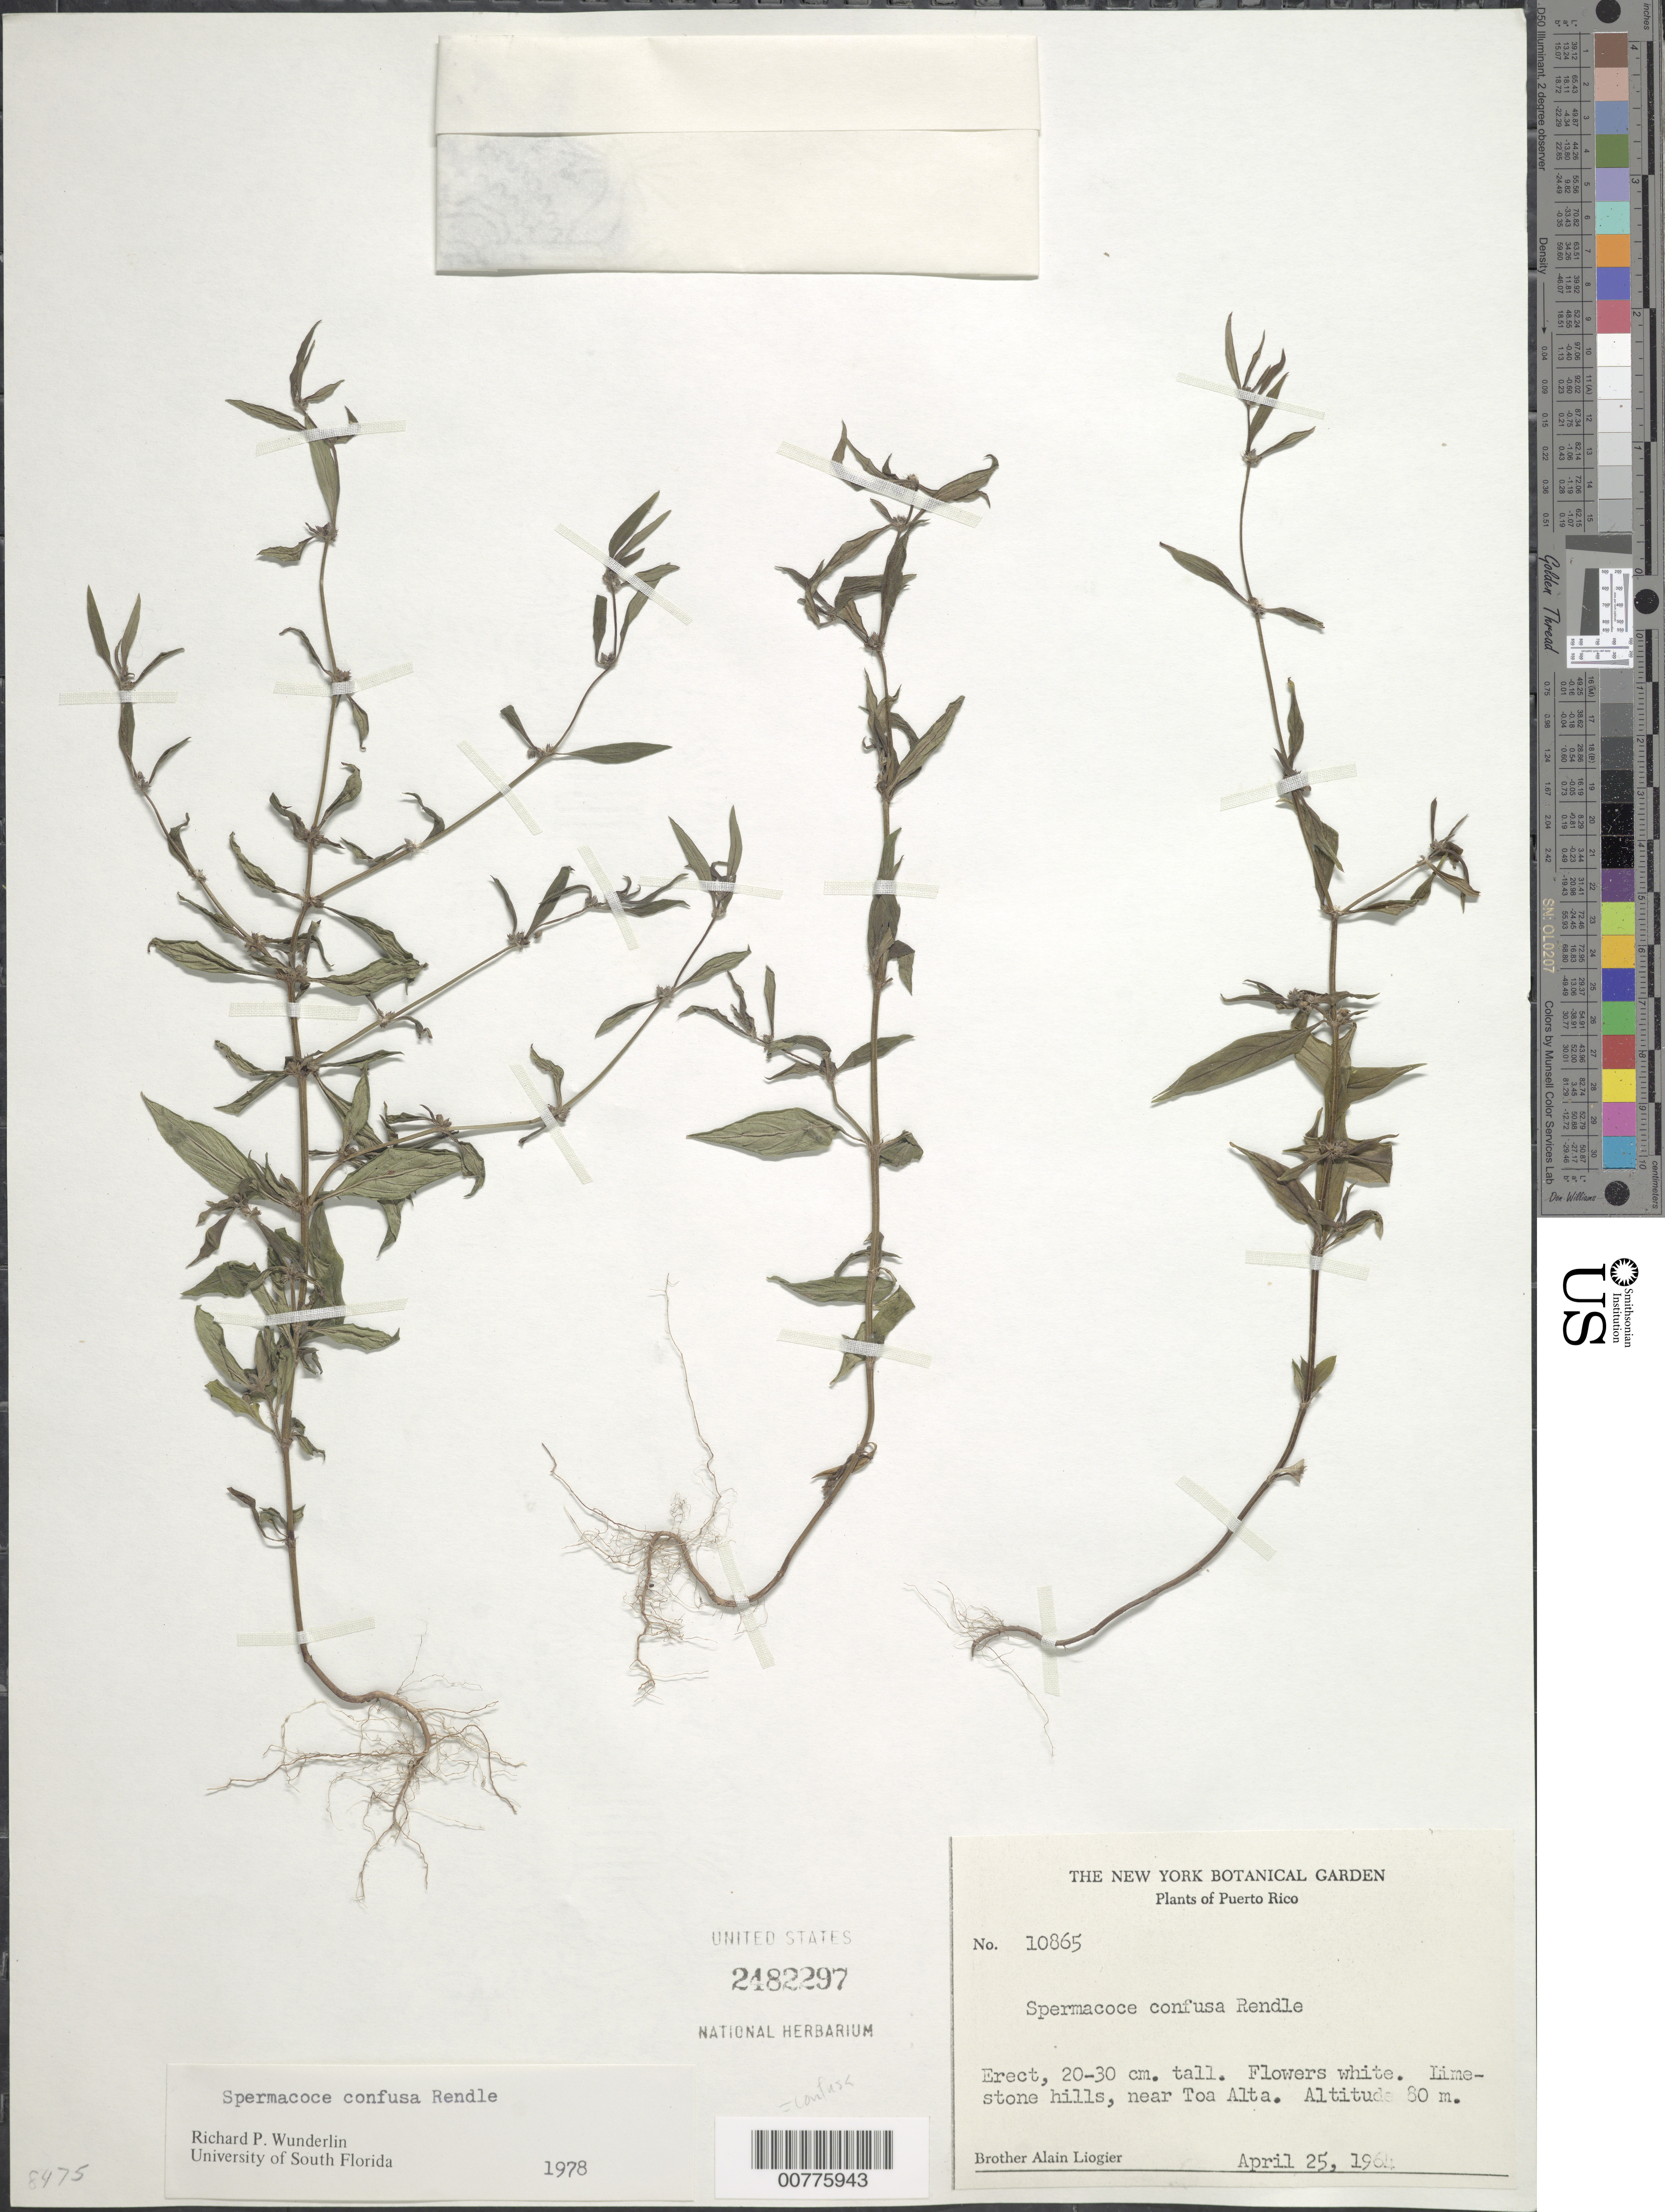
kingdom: Plantae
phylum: Tracheophyta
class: Magnoliopsida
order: Gentianales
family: Rubiaceae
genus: Spermacoce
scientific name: Spermacoce tenuior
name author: L.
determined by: Wunderlin, Richard P.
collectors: A. H. Liogier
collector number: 10865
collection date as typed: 25 Apr 1964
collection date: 1964-04-25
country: Puerto Rico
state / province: Toa Alta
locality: Limestone hills, Toa Alta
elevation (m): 80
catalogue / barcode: US 2482297